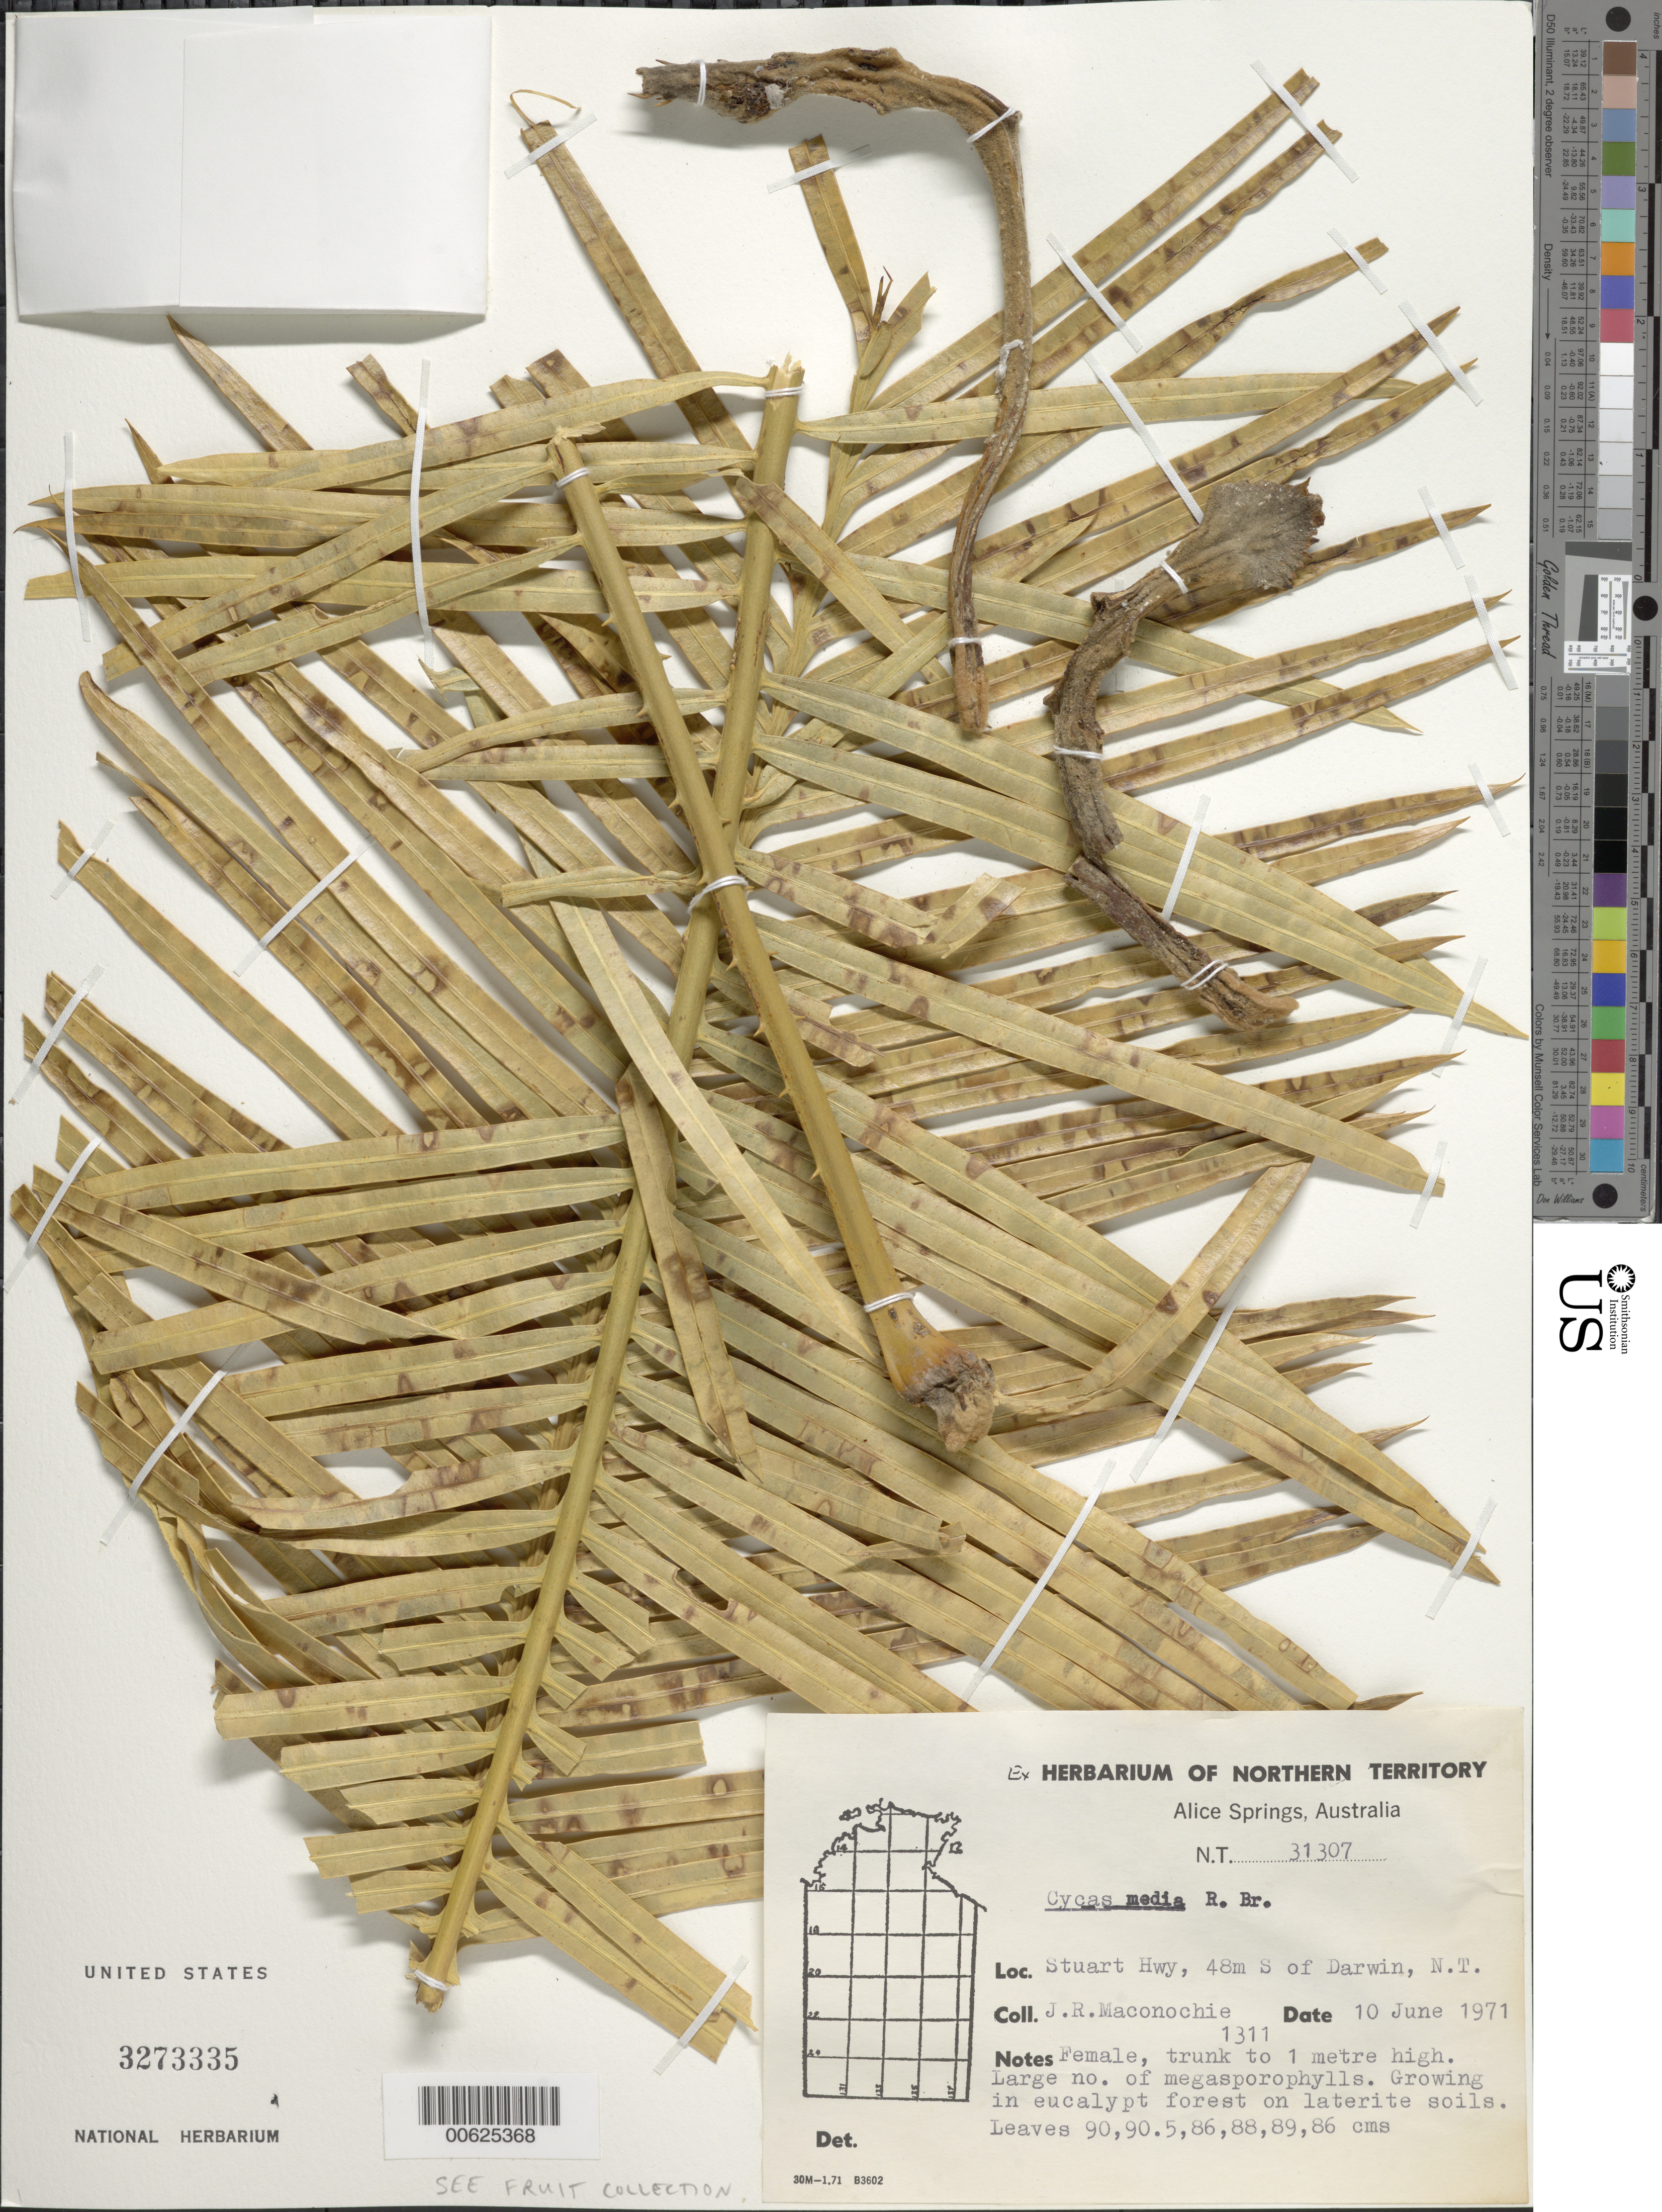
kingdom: Plantae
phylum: Tracheophyta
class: Cycadopsida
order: Cycadales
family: Cycadaceae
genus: Cycas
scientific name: Cycas media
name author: R. Br.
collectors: J. Maconochie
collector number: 31307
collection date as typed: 10 Jun 1971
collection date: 1971-06-10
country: Australia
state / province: Northern Territory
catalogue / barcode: US 3273335